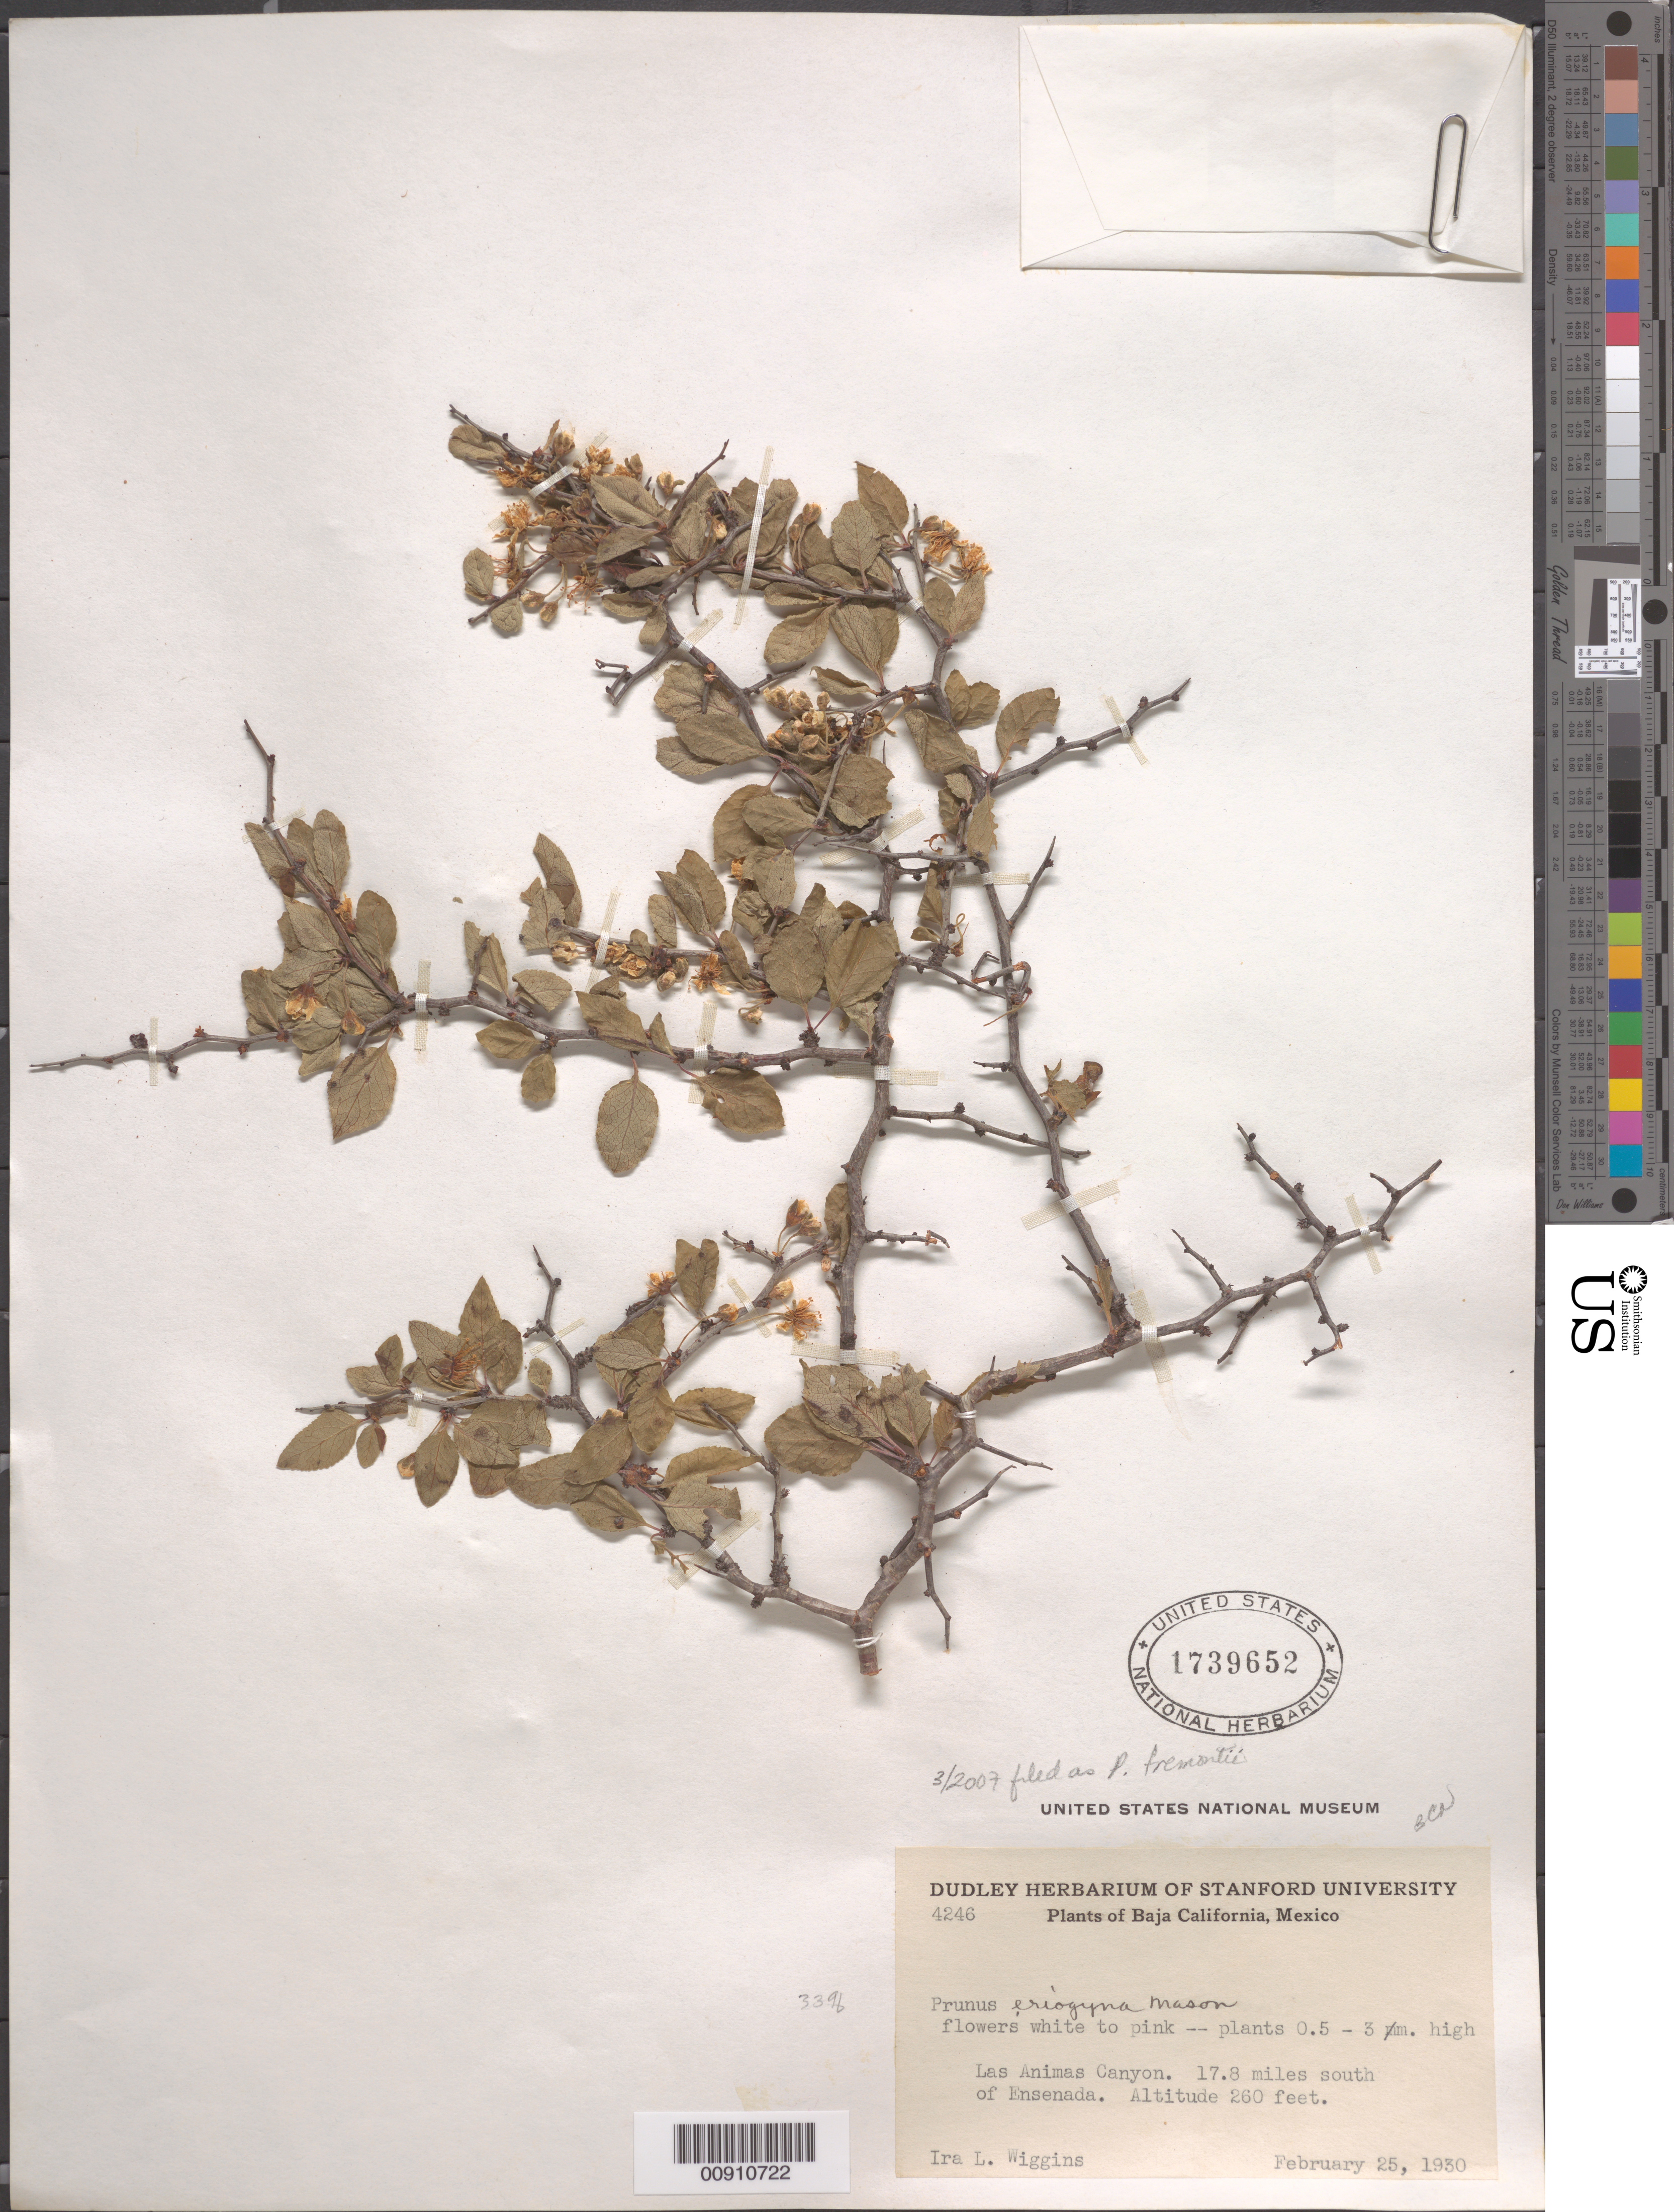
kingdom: Plantae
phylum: Tracheophyta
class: Magnoliopsida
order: Rosales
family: Rosaceae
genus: Prunus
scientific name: Prunus fremontii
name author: S. Watson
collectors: I. L. Wiggins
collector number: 4246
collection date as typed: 25 Feb 1930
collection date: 1930-02-25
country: Mexico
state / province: Baja California Norte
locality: Las Animas Canyon. 17.8 miles south of Ensenada, Baja California.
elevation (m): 79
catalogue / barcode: US 1739652